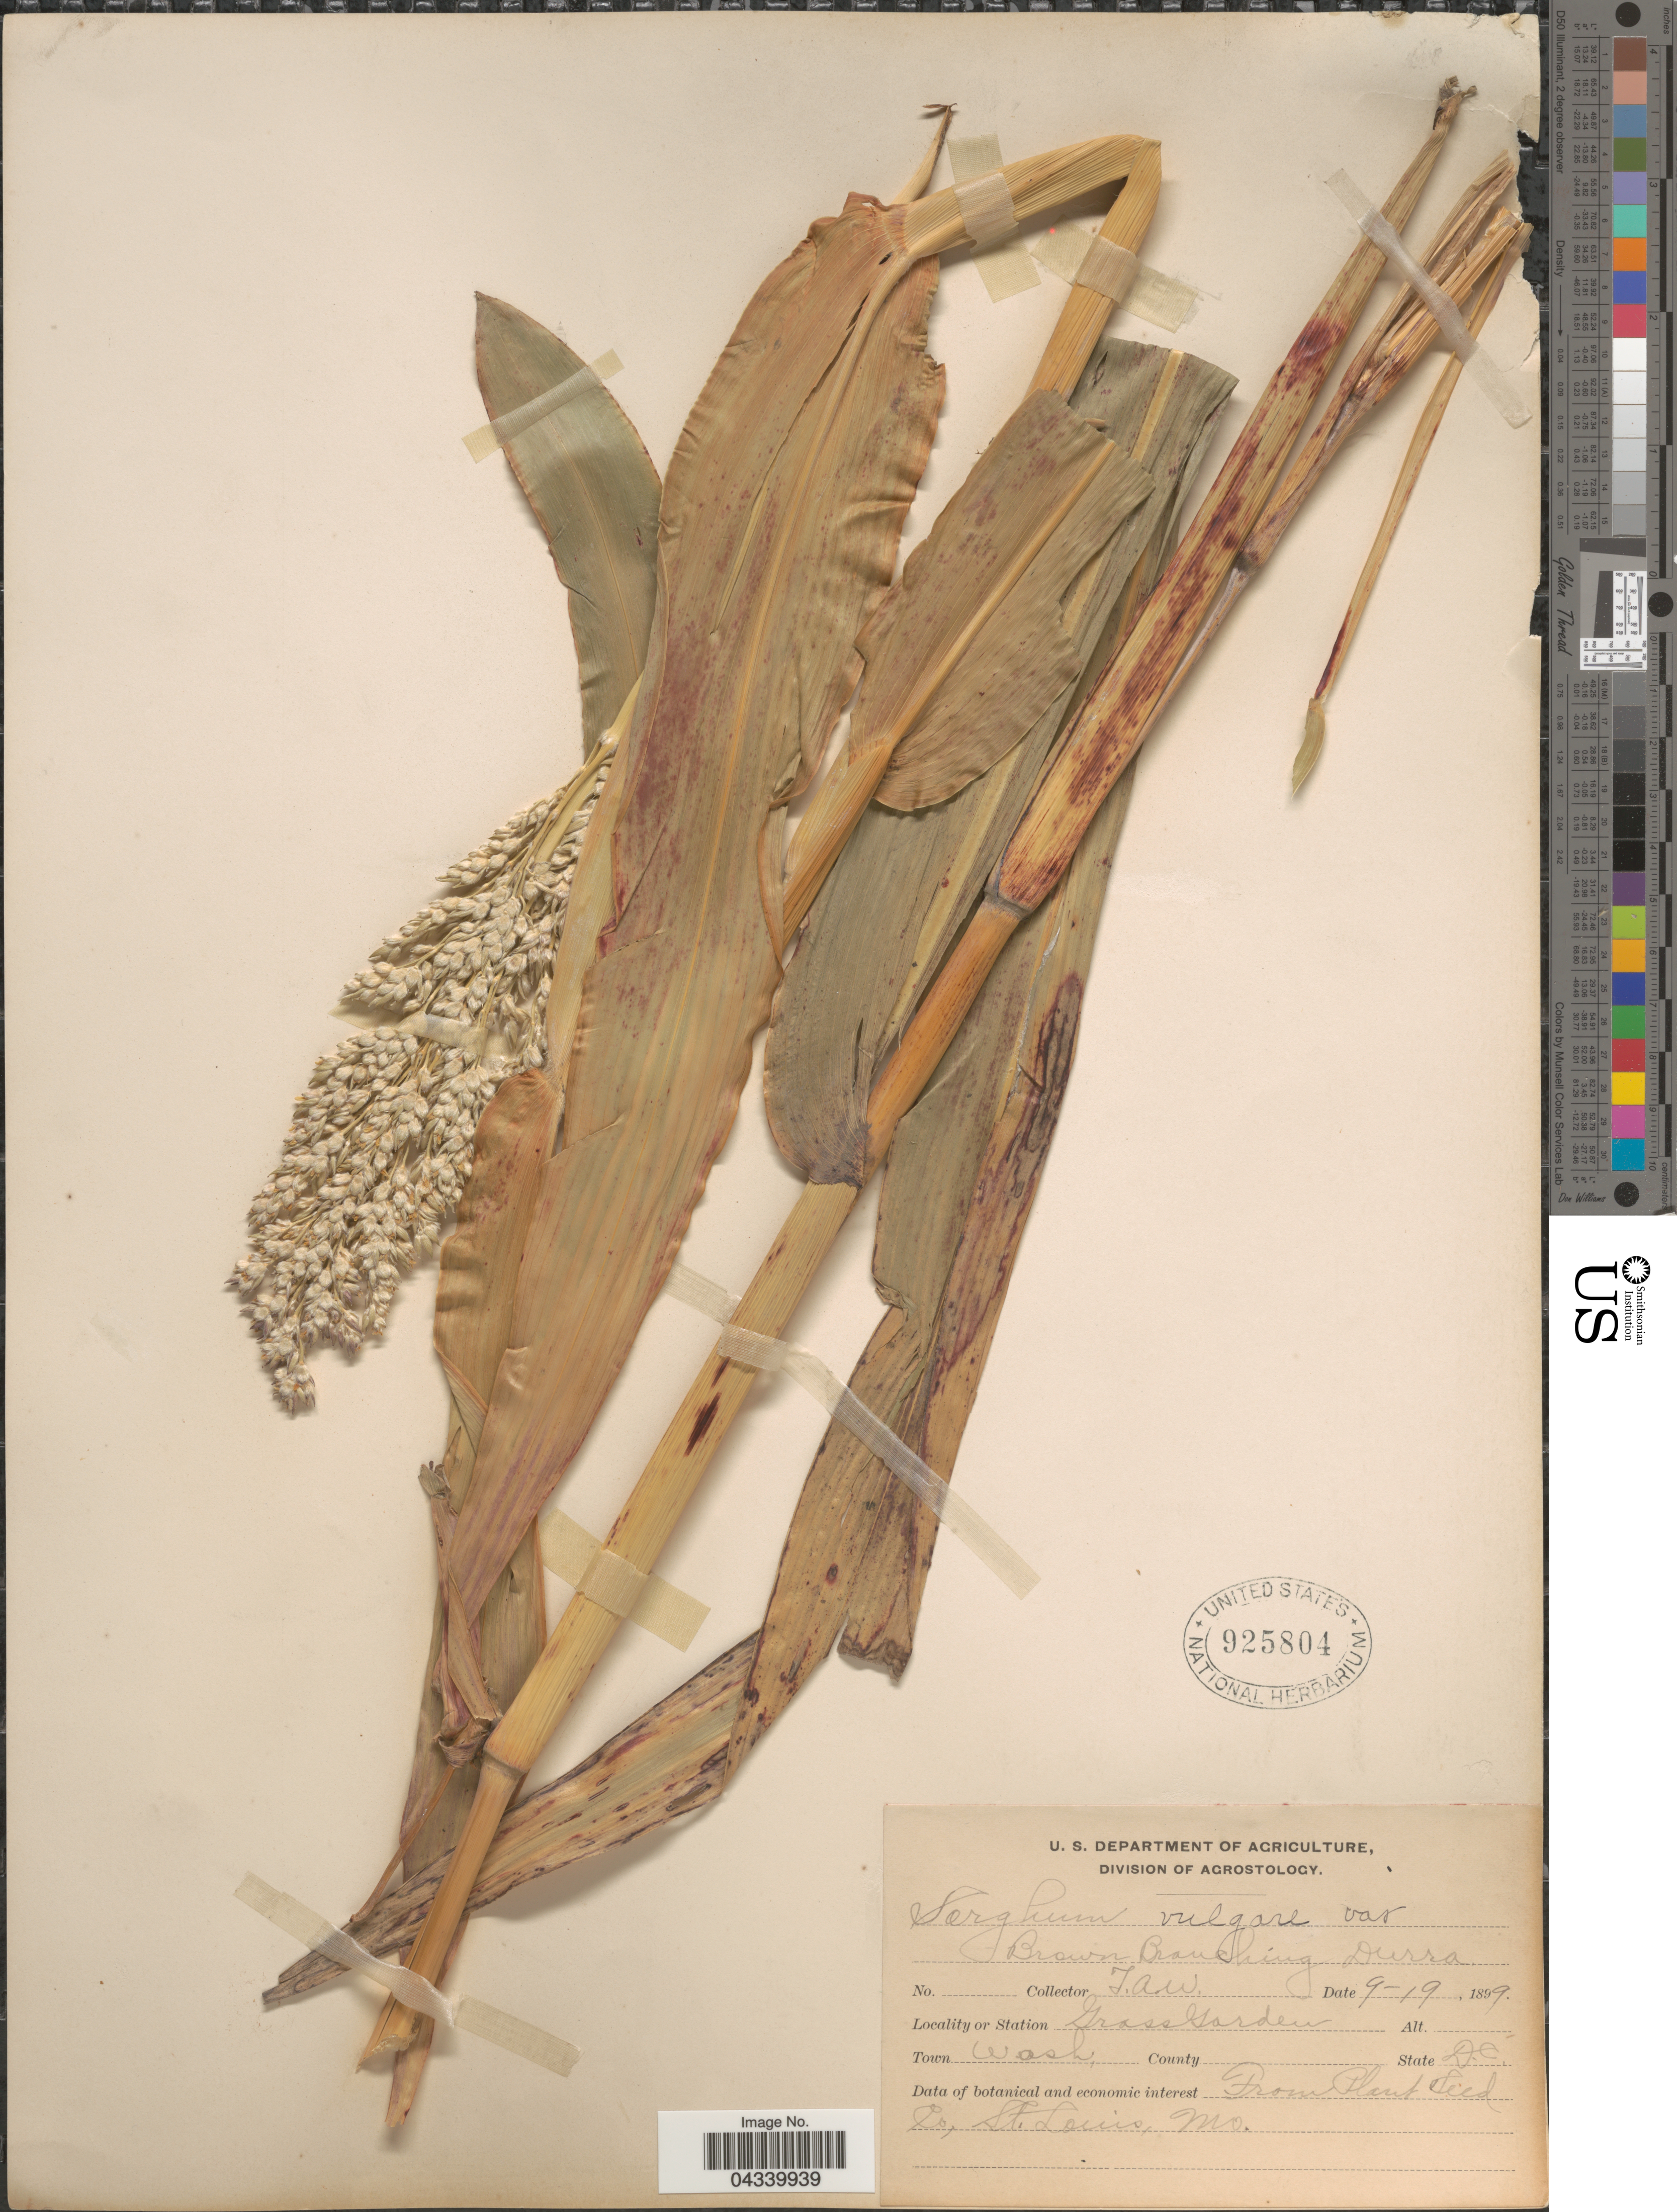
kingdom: Plantae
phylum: Tracheophyta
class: Liliopsida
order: Poales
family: Poaceae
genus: Sorghum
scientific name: Sorghum bicolor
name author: (L.) Moench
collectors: T. A. W.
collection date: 1899-09-19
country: United States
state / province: District of Columbia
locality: Grass Garden. Town Wash.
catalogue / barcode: US 925804